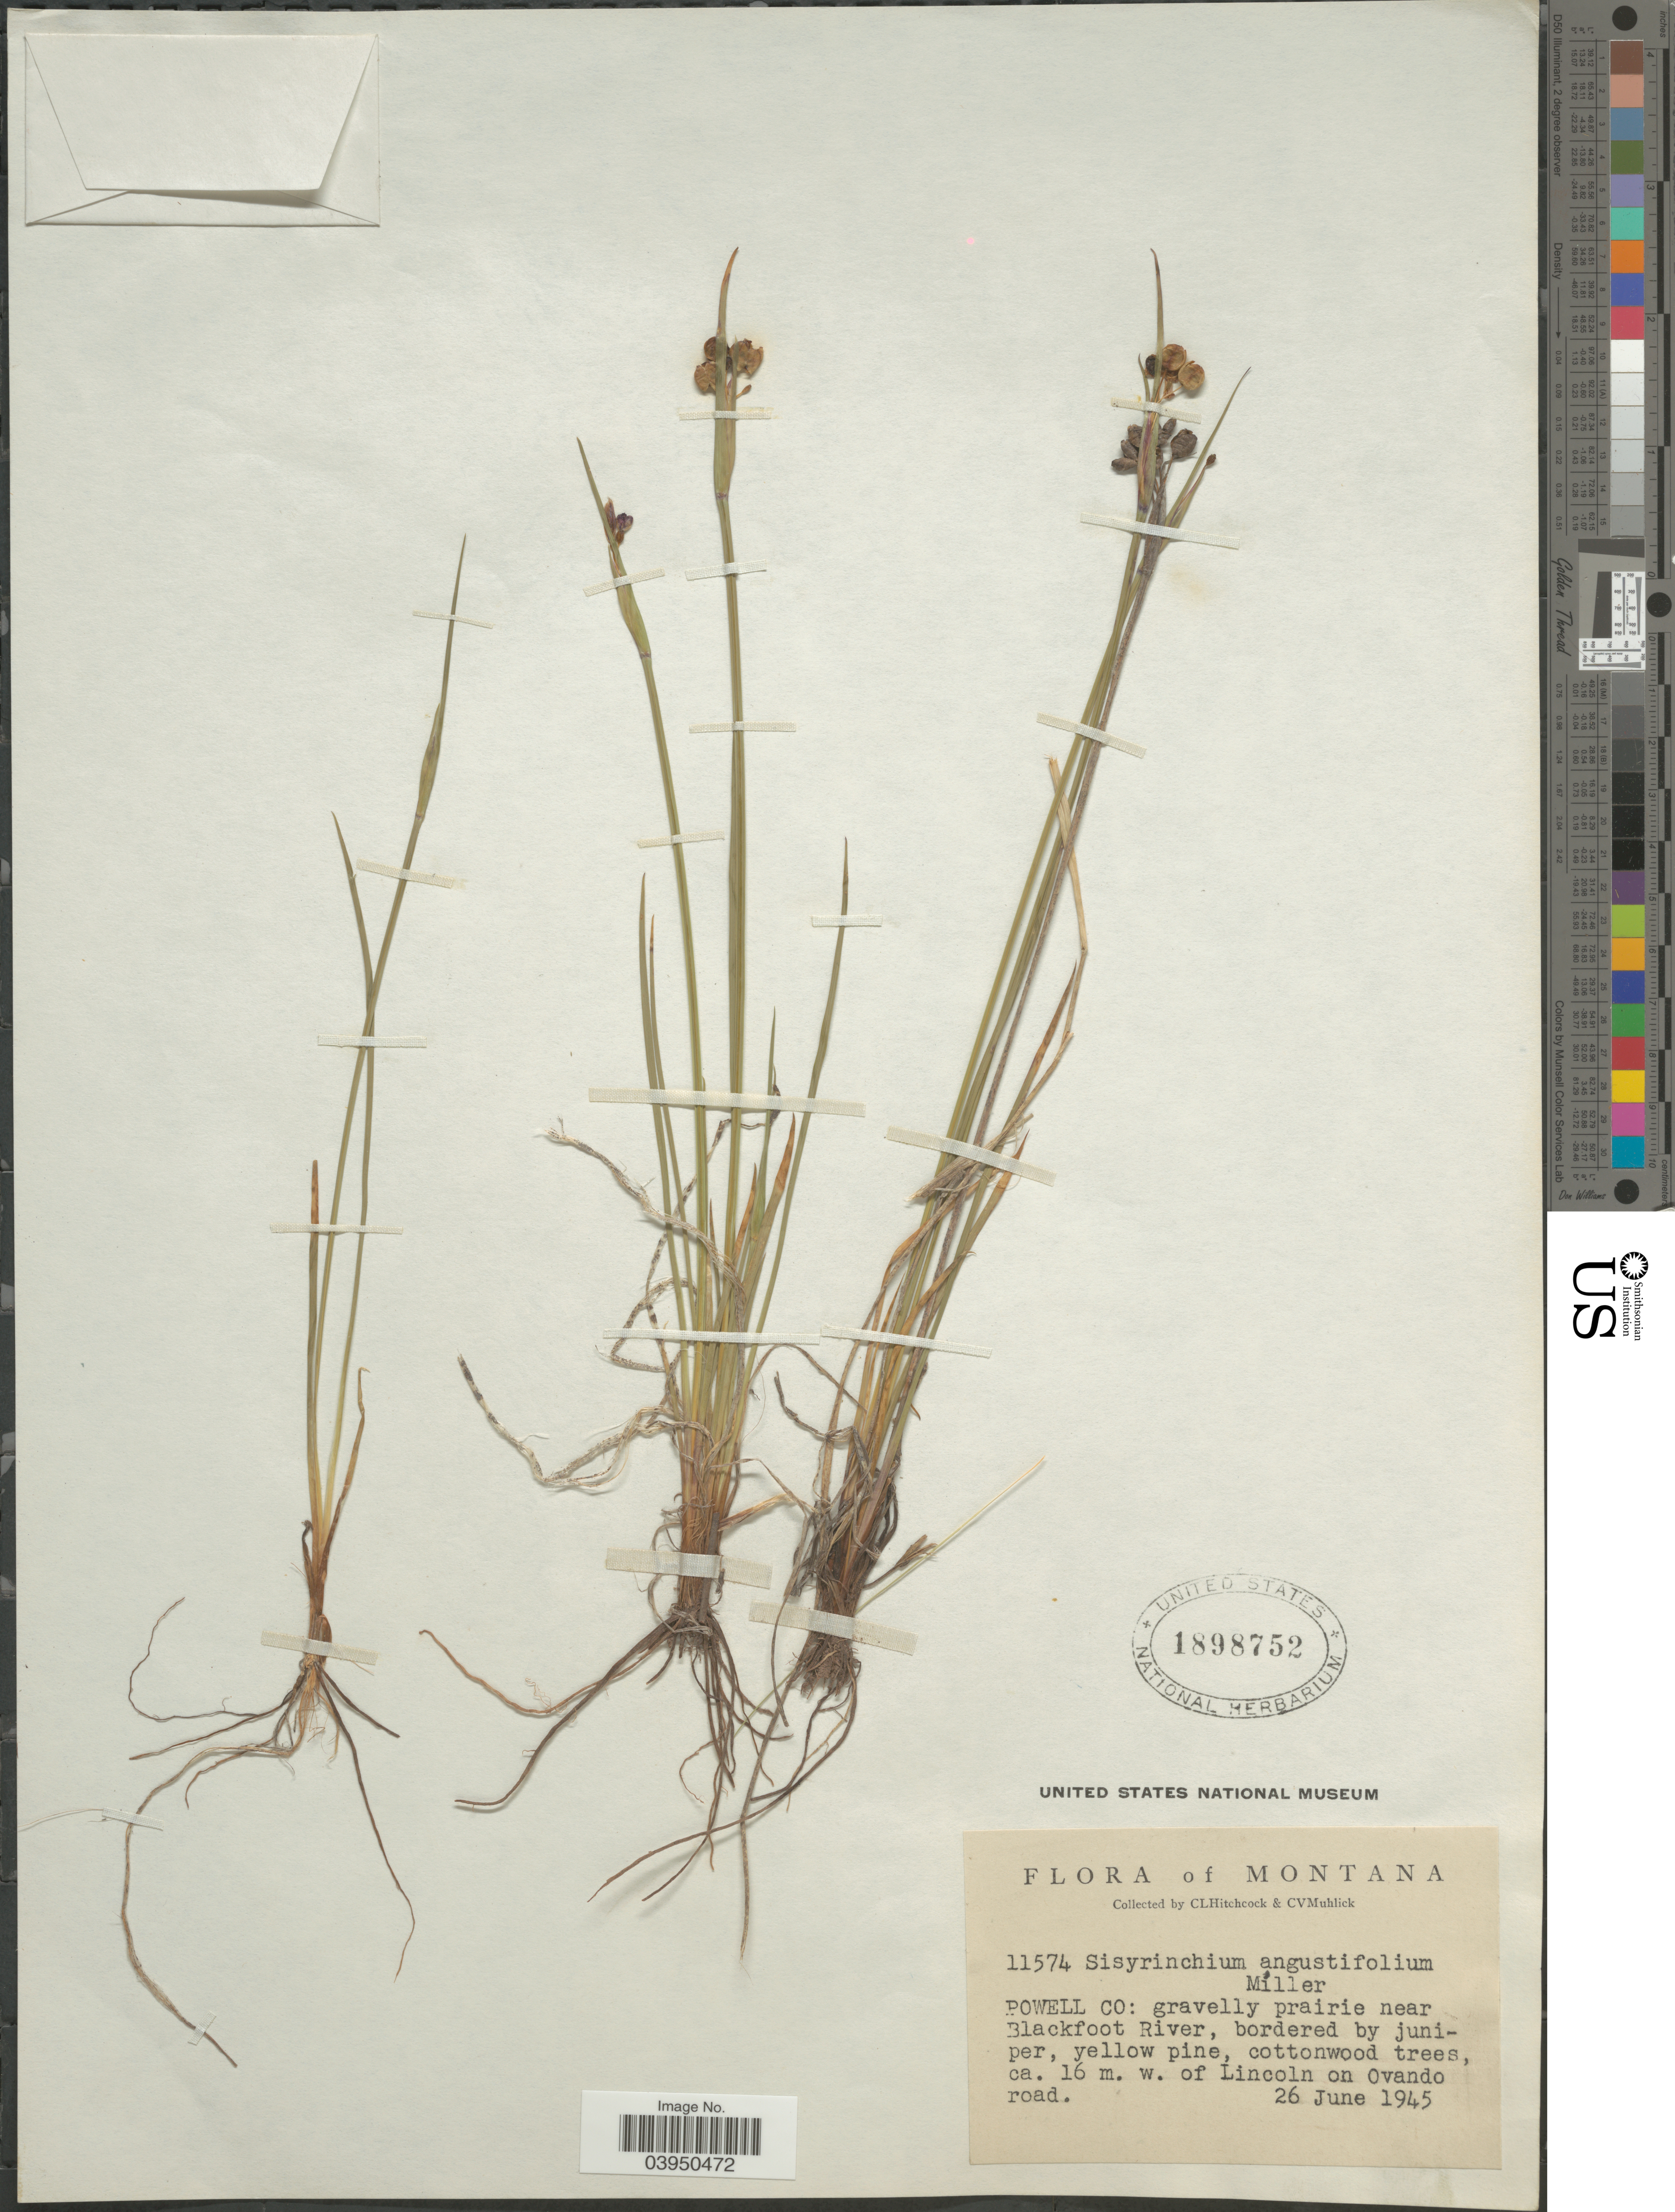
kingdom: Plantae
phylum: Tracheophyta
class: Liliopsida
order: Asparagales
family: Iridaceae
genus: Sisyrinchium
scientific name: Sisyrinchium angustifolium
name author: Mill.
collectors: C. L. Hitchcock & C. V. Muhlick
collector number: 11574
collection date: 1945-06-26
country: United States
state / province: Montana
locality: Powell Co: gravelly prairie near Blackfoot River, bordered by juniper, yellow pine, cottonwood trees, ca. 16 m. w. of Lincoln on Ovando road.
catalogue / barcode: US 1898752